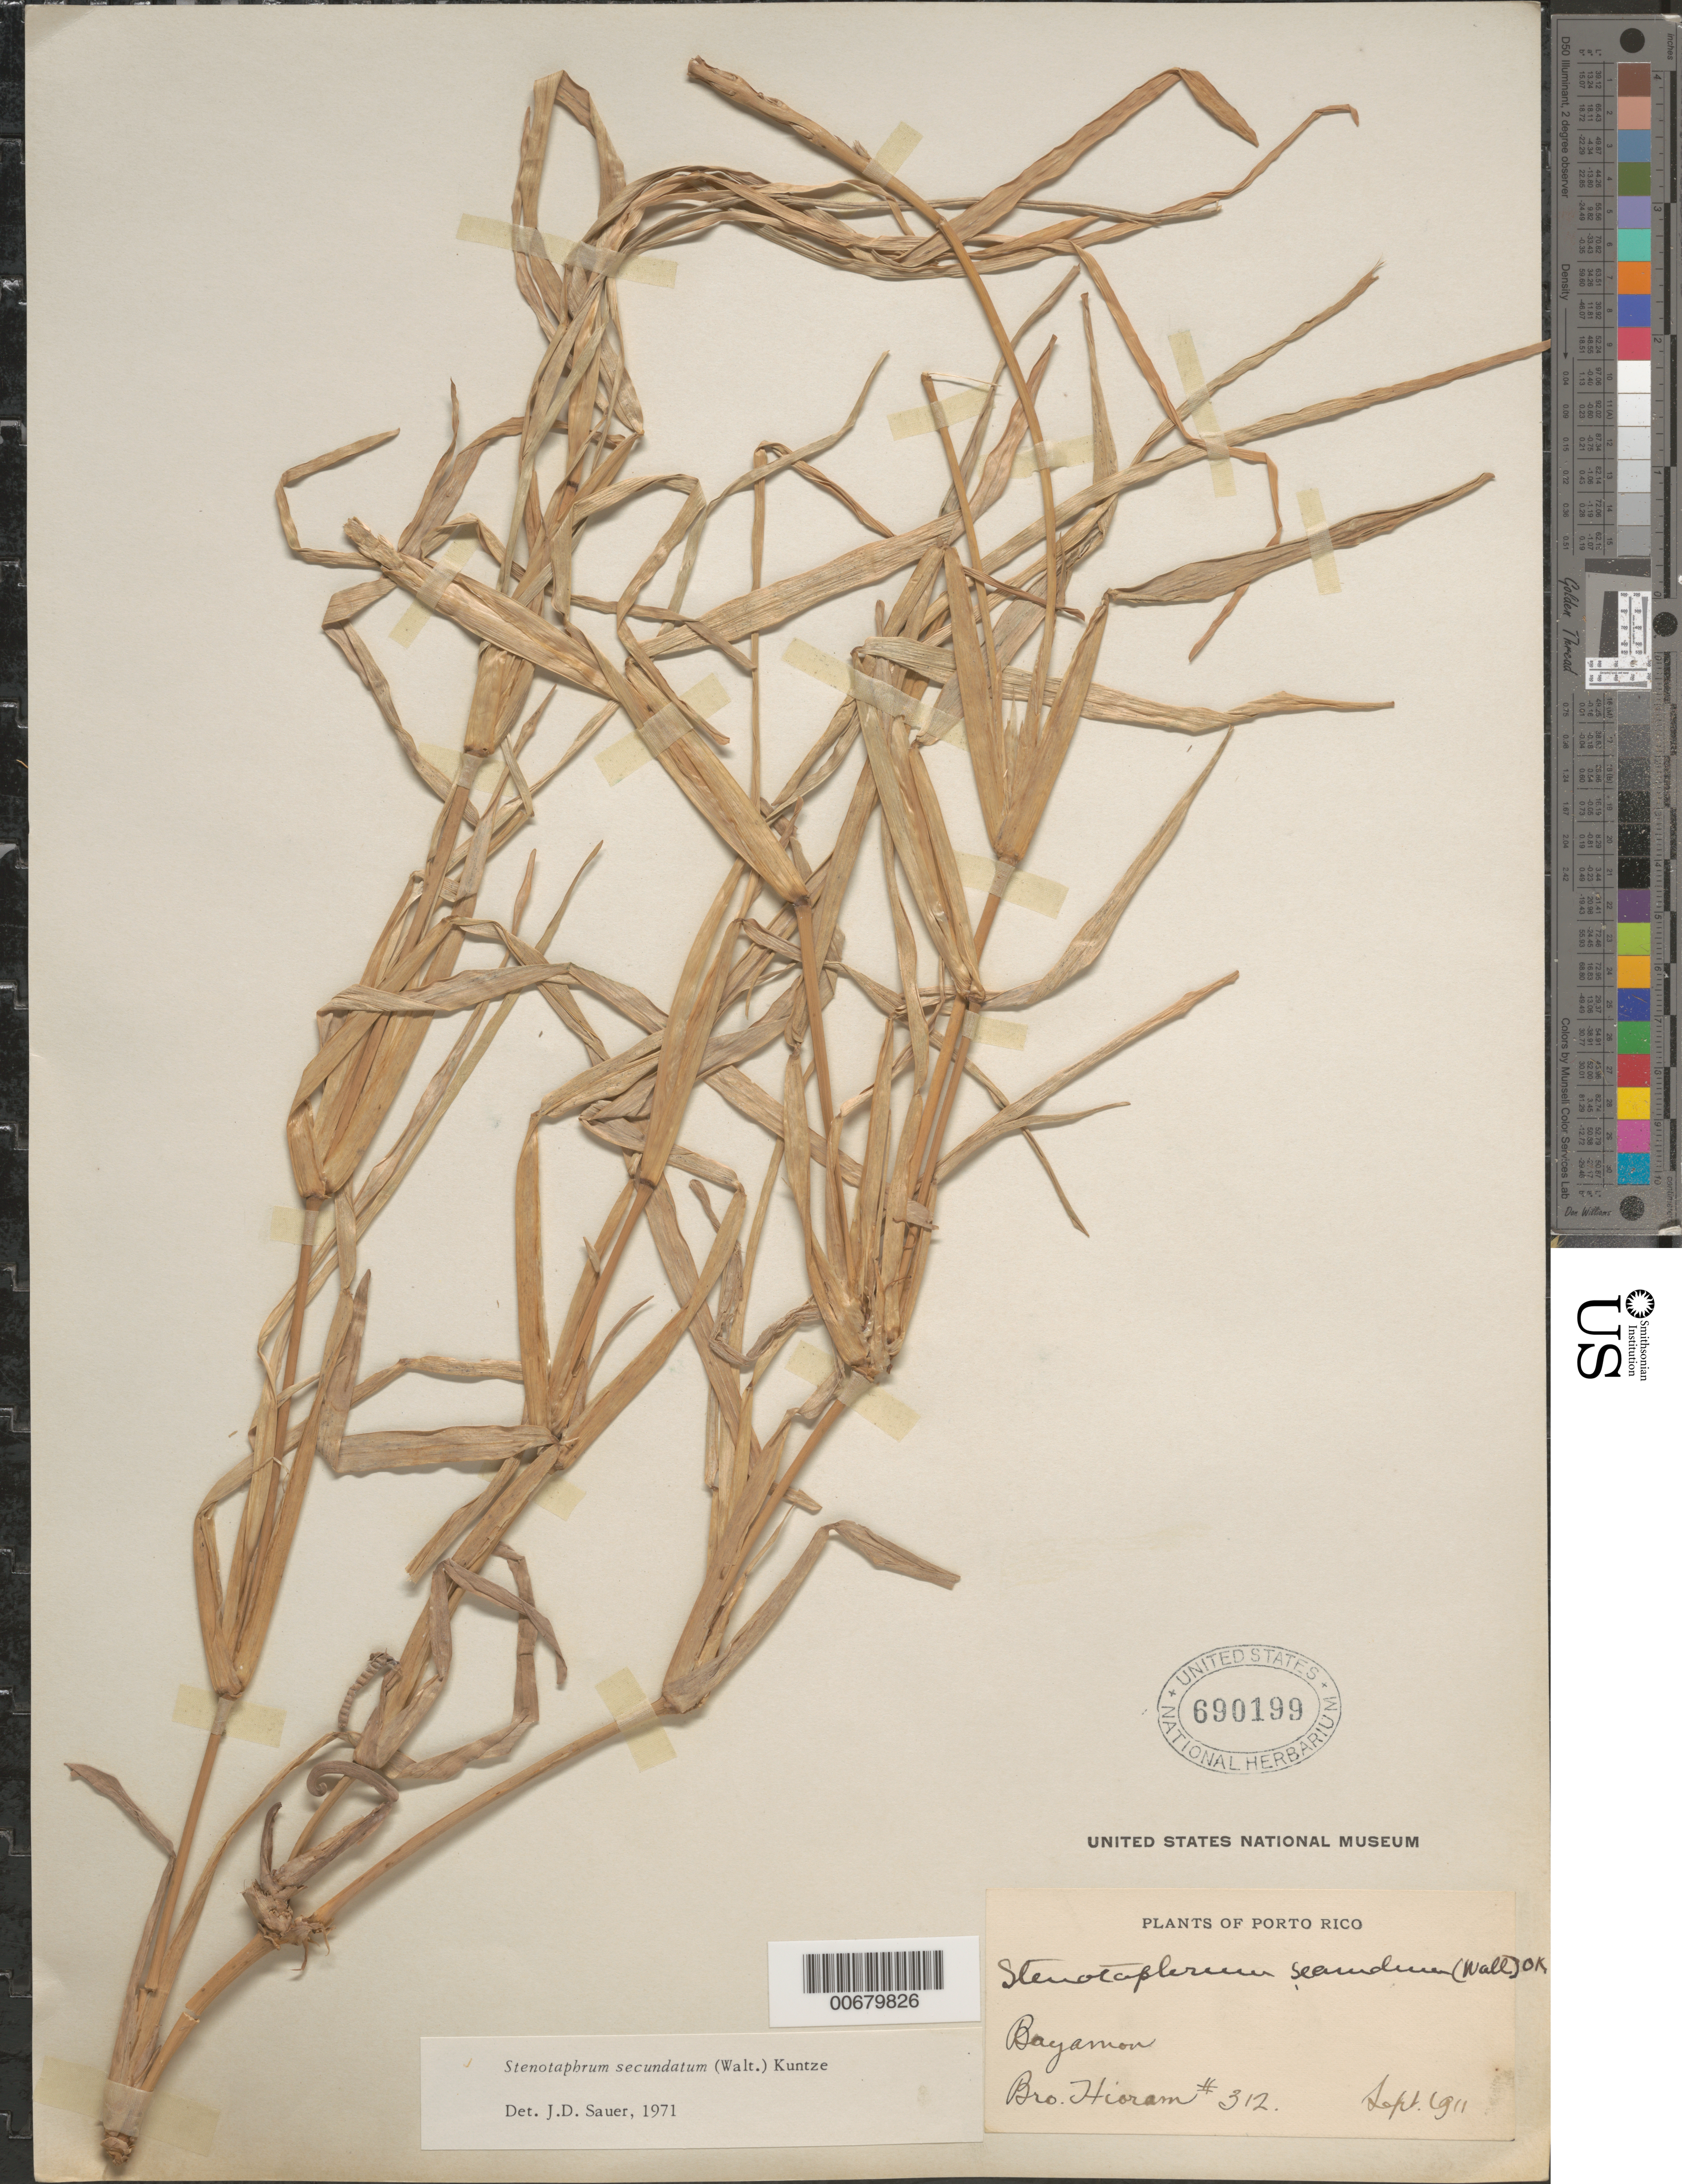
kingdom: Plantae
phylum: Tracheophyta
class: Liliopsida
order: Poales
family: Poaceae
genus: Stenotaphrum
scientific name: Stenotaphrum secundatum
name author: (Walter) Kuntze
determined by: Sauer, J. D.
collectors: Bro. Hioram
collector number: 312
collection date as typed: Sep 1911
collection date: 1911-09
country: Puerto Rico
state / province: Bayamón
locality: Bayamon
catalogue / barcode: US 690199